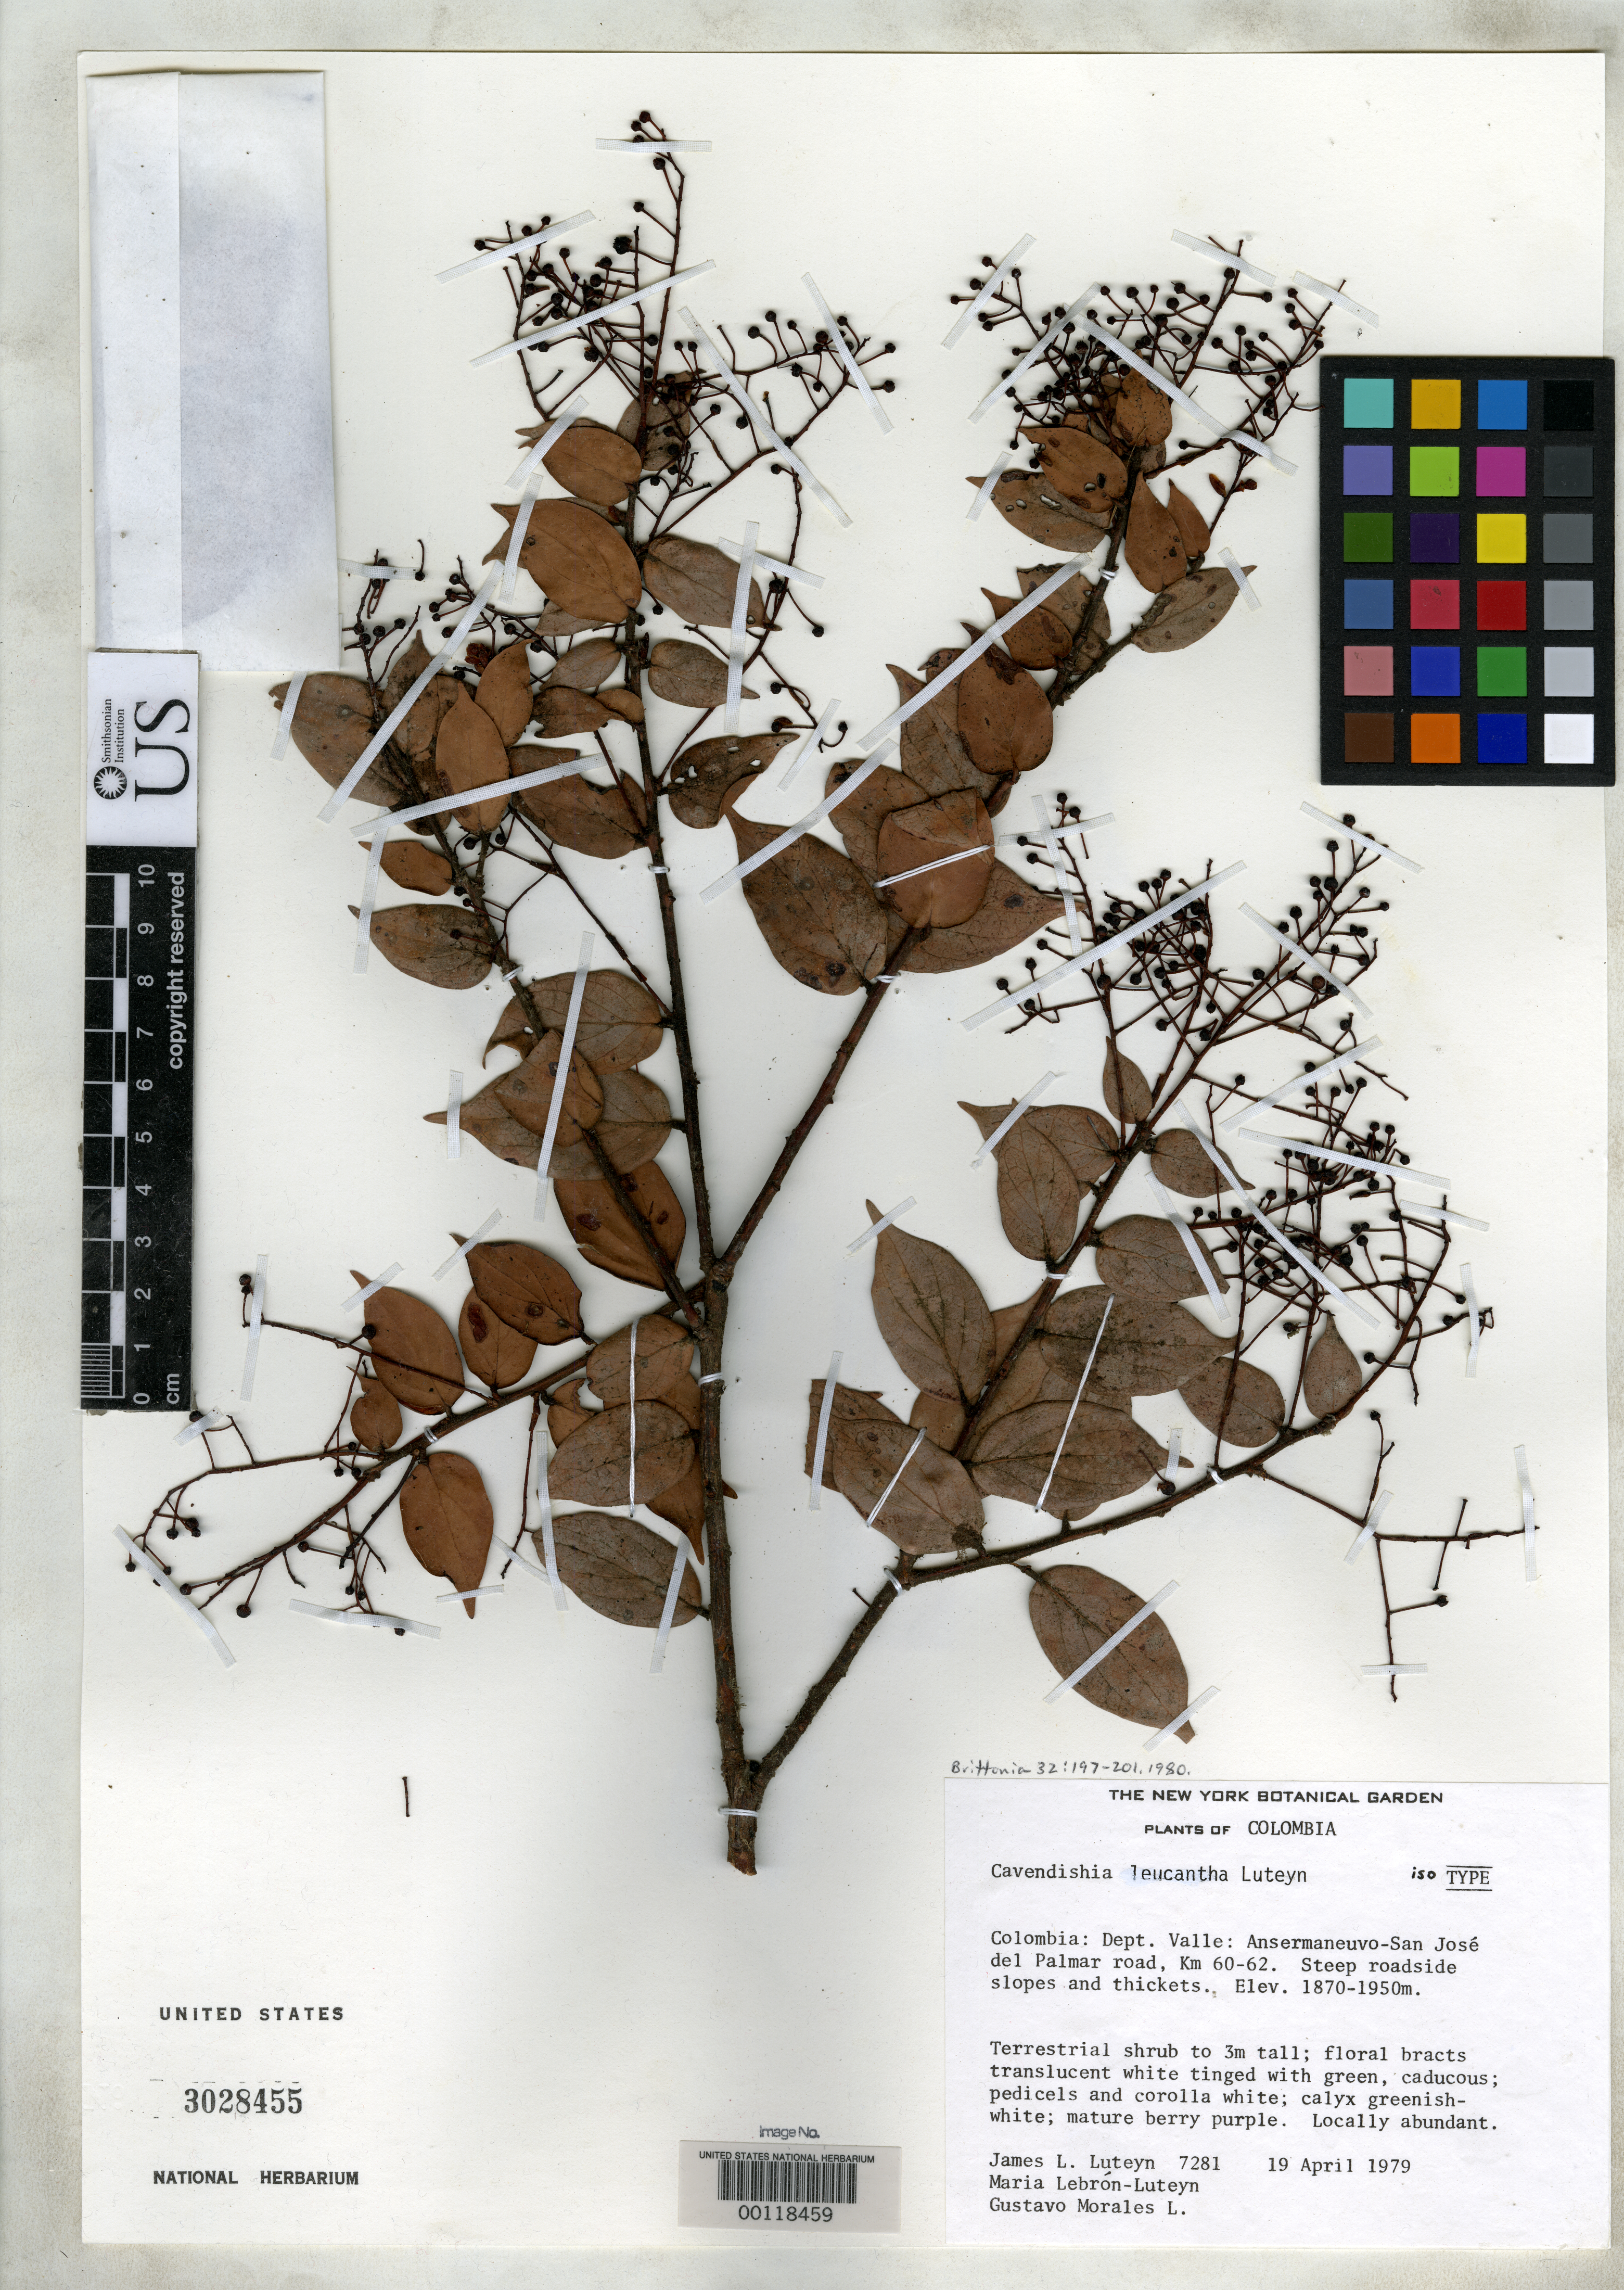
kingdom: Plantae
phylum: Tracheophyta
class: Magnoliopsida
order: Ericales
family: Ericaceae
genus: Cavendishia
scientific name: Cavendishia leucantha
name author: Luteyn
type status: Isotype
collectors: J. L. Luteyn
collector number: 7281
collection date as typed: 19 Apr 1979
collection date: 1979-04-19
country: Colombia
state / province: Nariño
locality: Anserma Nuevo-San Jose del Palmar rd, km 60-62.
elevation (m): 1870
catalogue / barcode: US 3028455